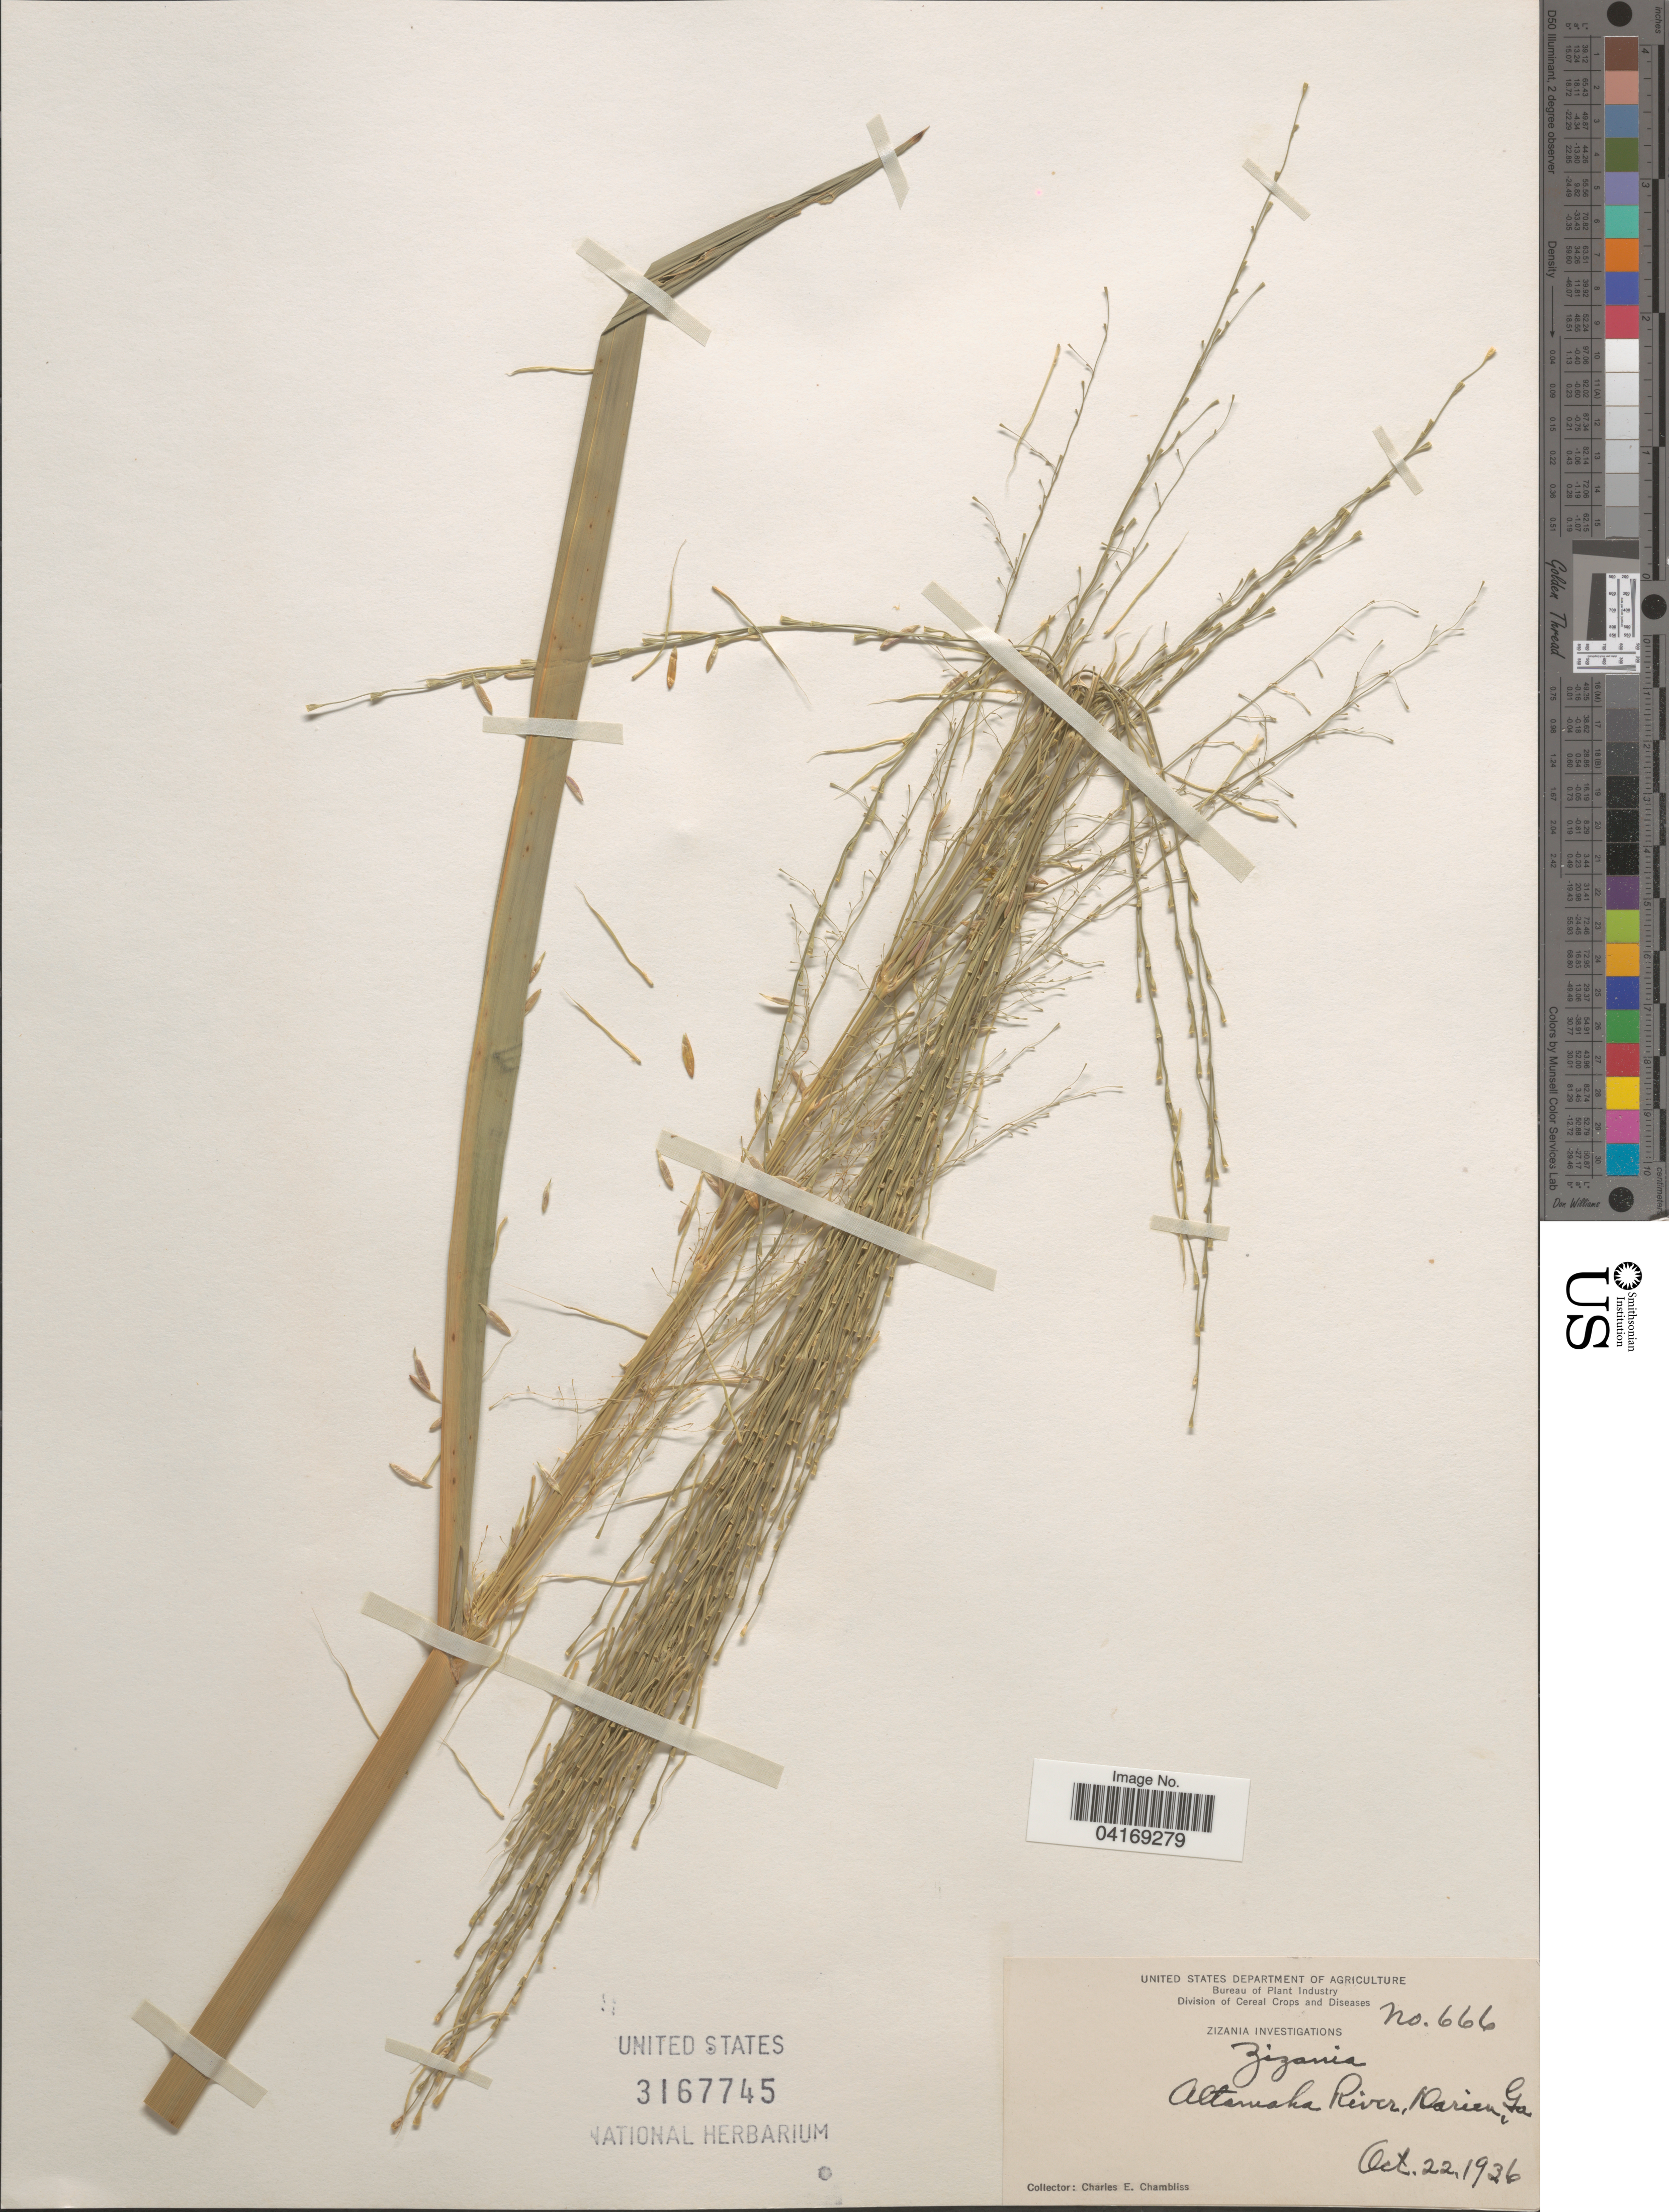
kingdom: Plantae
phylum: Tracheophyta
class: Liliopsida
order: Poales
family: Poaceae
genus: Zizania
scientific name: Zizania sp.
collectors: C. Chambliss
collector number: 666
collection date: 1936-10-22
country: United States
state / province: Georgia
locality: Altamaha River, Darien.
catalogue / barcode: US 3167745